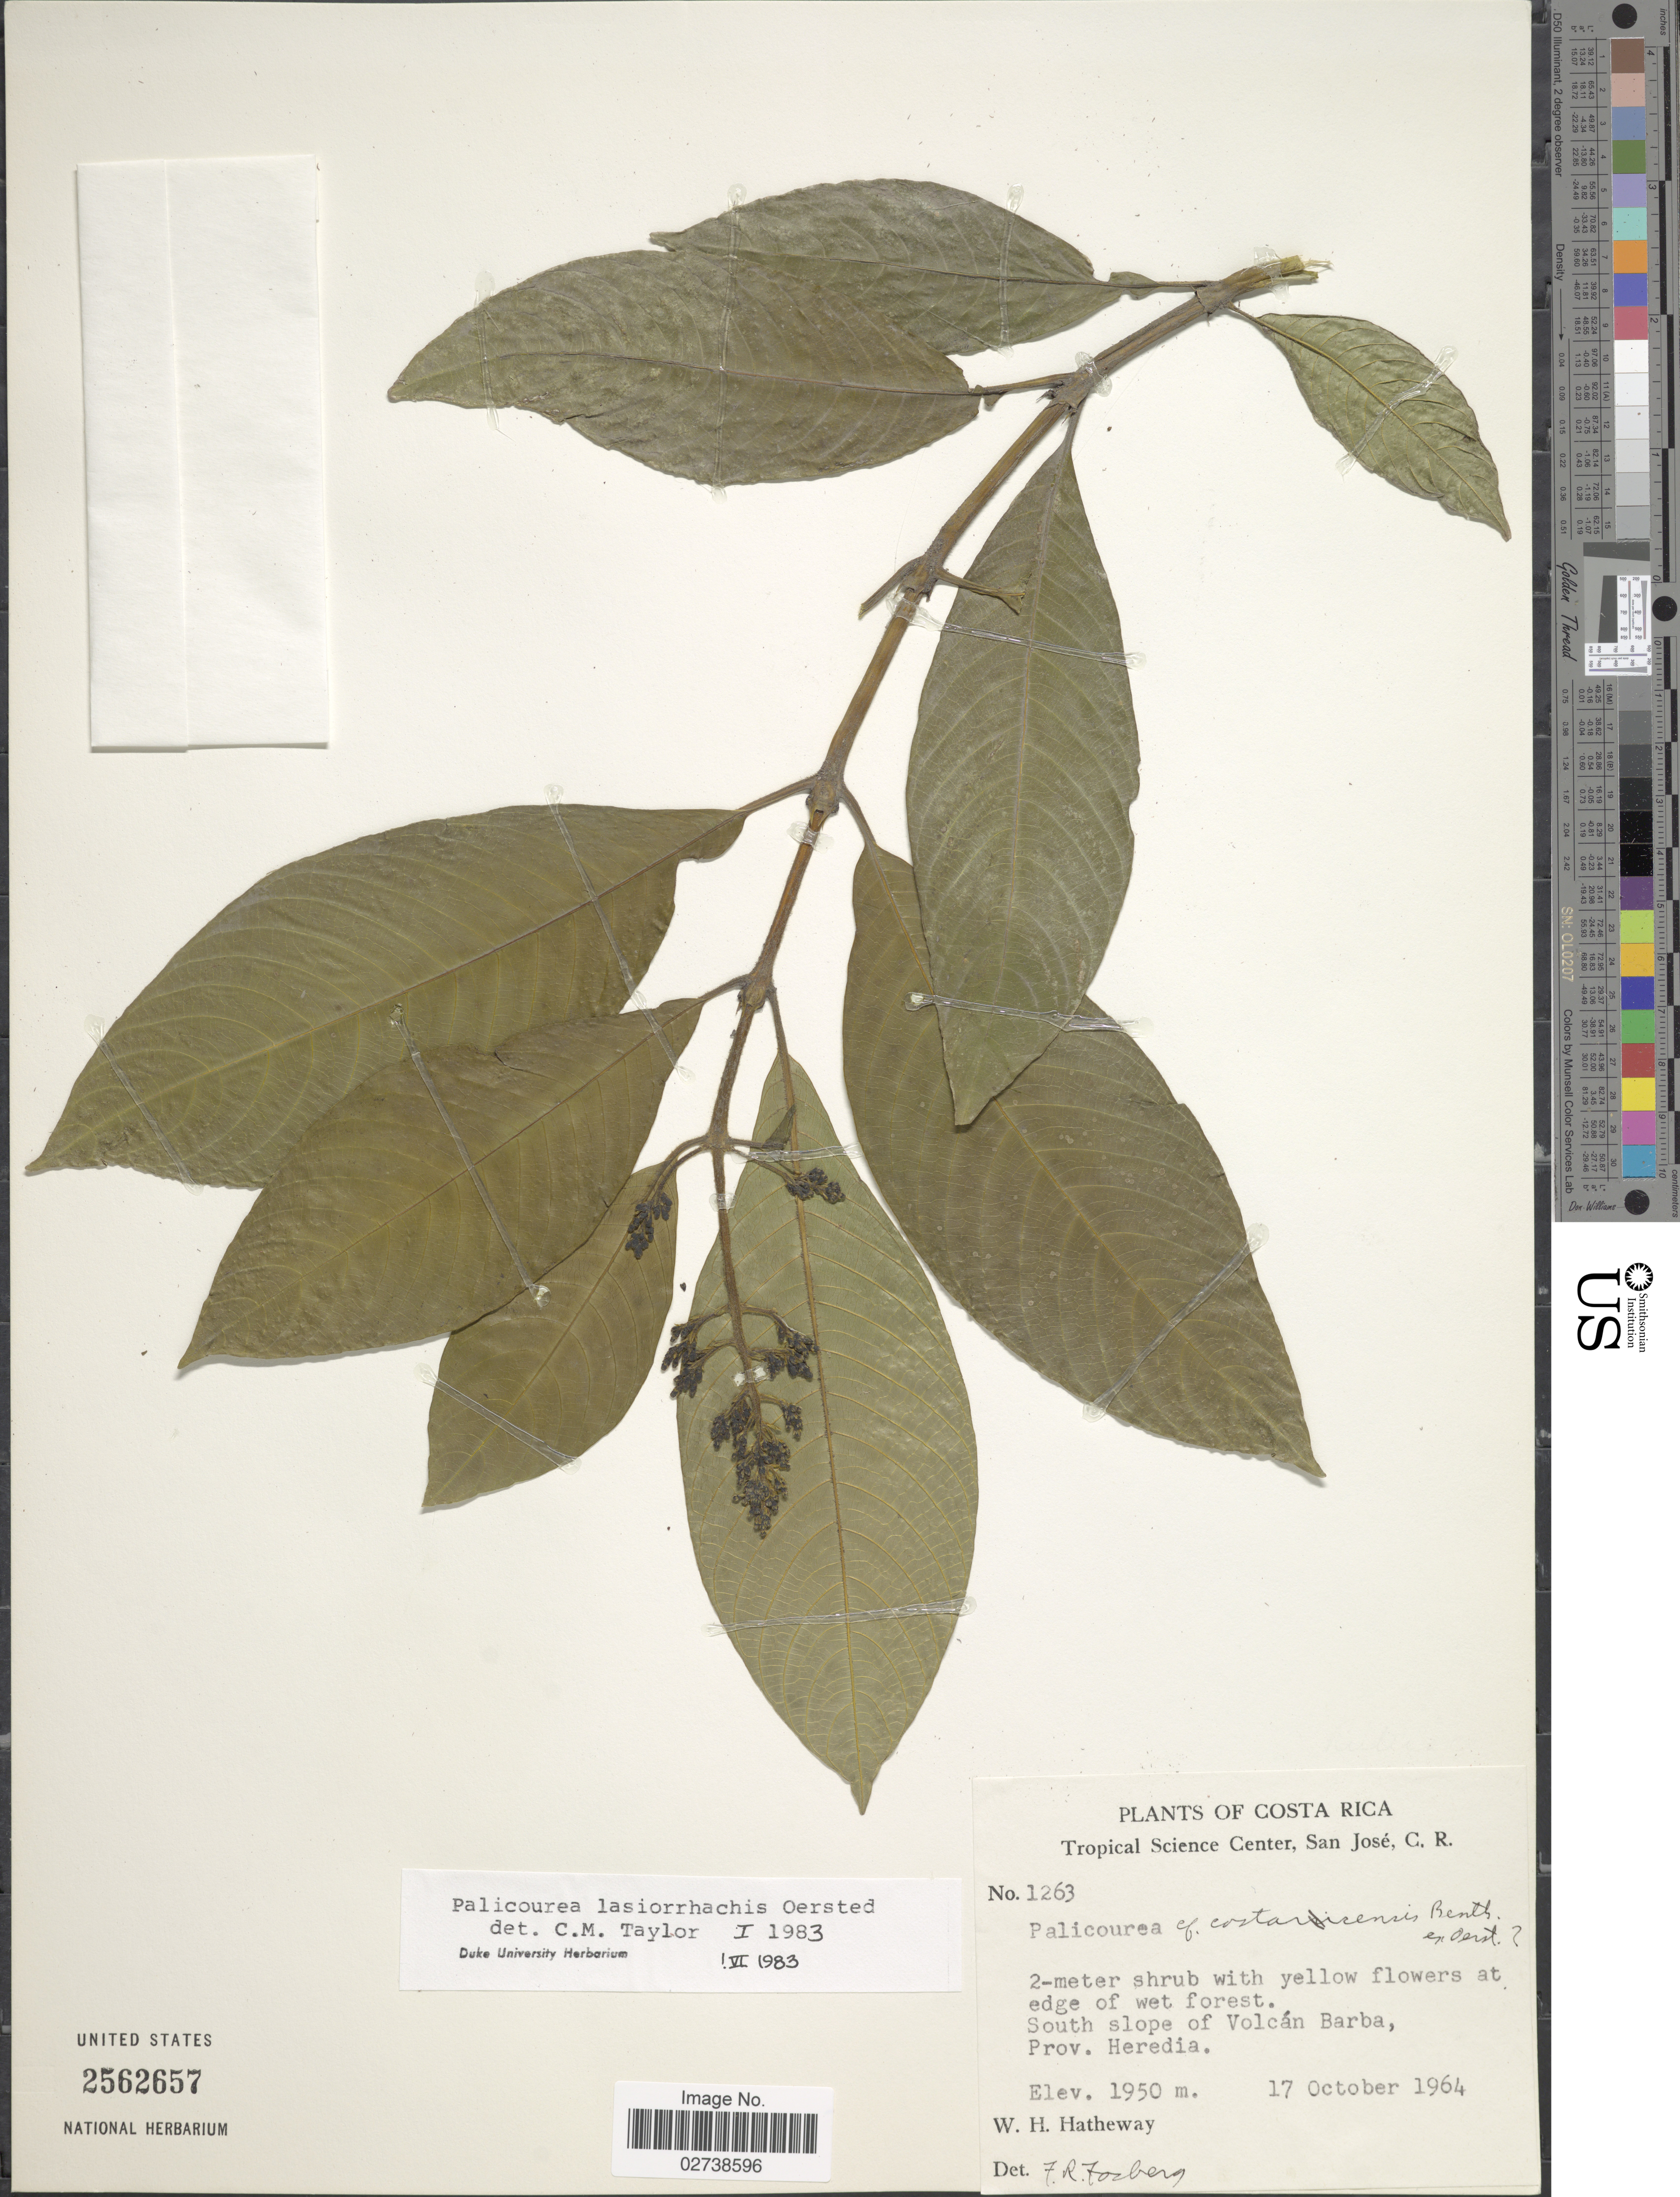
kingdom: Plantae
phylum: Tracheophyta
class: Magnoliopsida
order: Gentianales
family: Rubiaceae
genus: Palicourea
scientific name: Palicourea lasiorrhachis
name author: Oerst.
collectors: W. H. Hatheway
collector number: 1263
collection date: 1964-10-17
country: Costa Rica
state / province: Heredia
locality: Edge of wet forest. South slope of Volcán Barba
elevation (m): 1950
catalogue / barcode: US 2562657